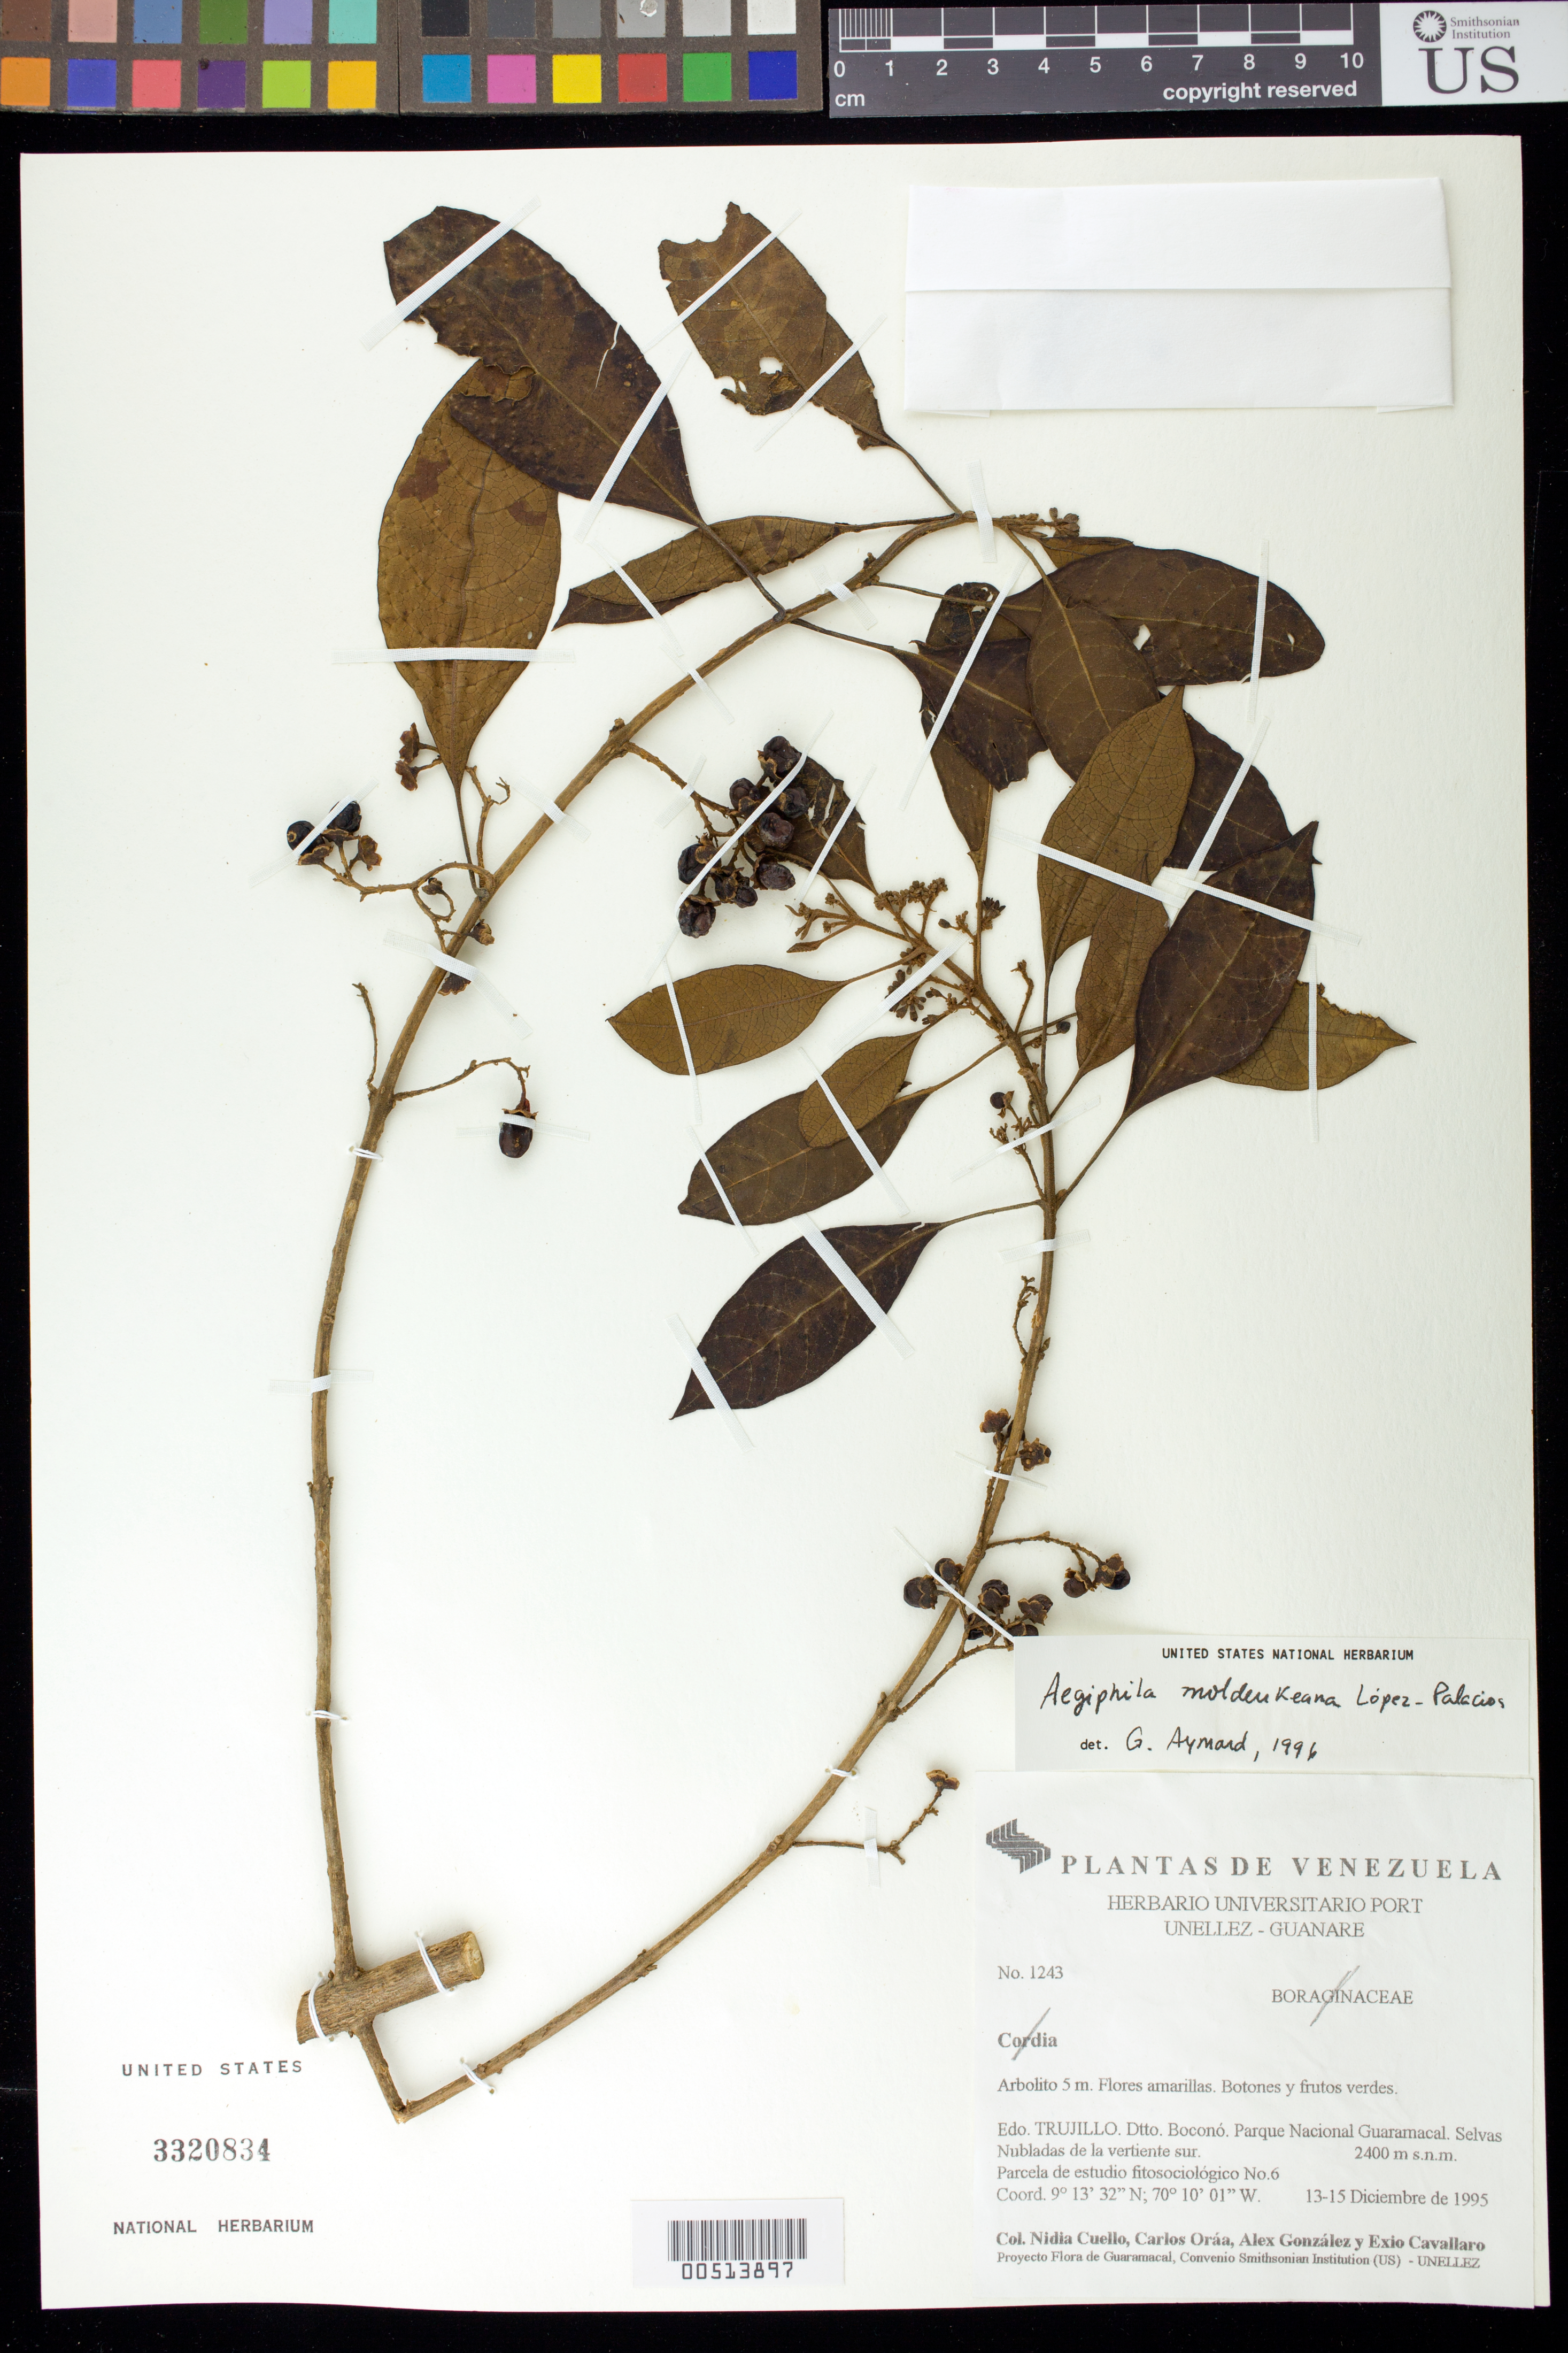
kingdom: Plantae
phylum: Tracheophyta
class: Magnoliopsida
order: Lamiales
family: Lamiaceae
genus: Aegiphila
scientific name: Aegiphila moldenkeana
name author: López-Pal.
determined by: Aymard C., G. A., (PORT), Univ. Nac. Exp. de los Llanos Ezequiel Zamora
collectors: N. L. Cuello, C. Oráa, A. Gonzáles & E. Cavallaro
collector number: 1243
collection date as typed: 13 Dec 1995 to 15 Dec 1995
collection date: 1995-12-13/1995-12-15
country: Venezuela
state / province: Trujillo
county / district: Boconó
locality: Parque Nacional Guaramacal, vertiente S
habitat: Selva Nubladas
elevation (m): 2400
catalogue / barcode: US 3320834